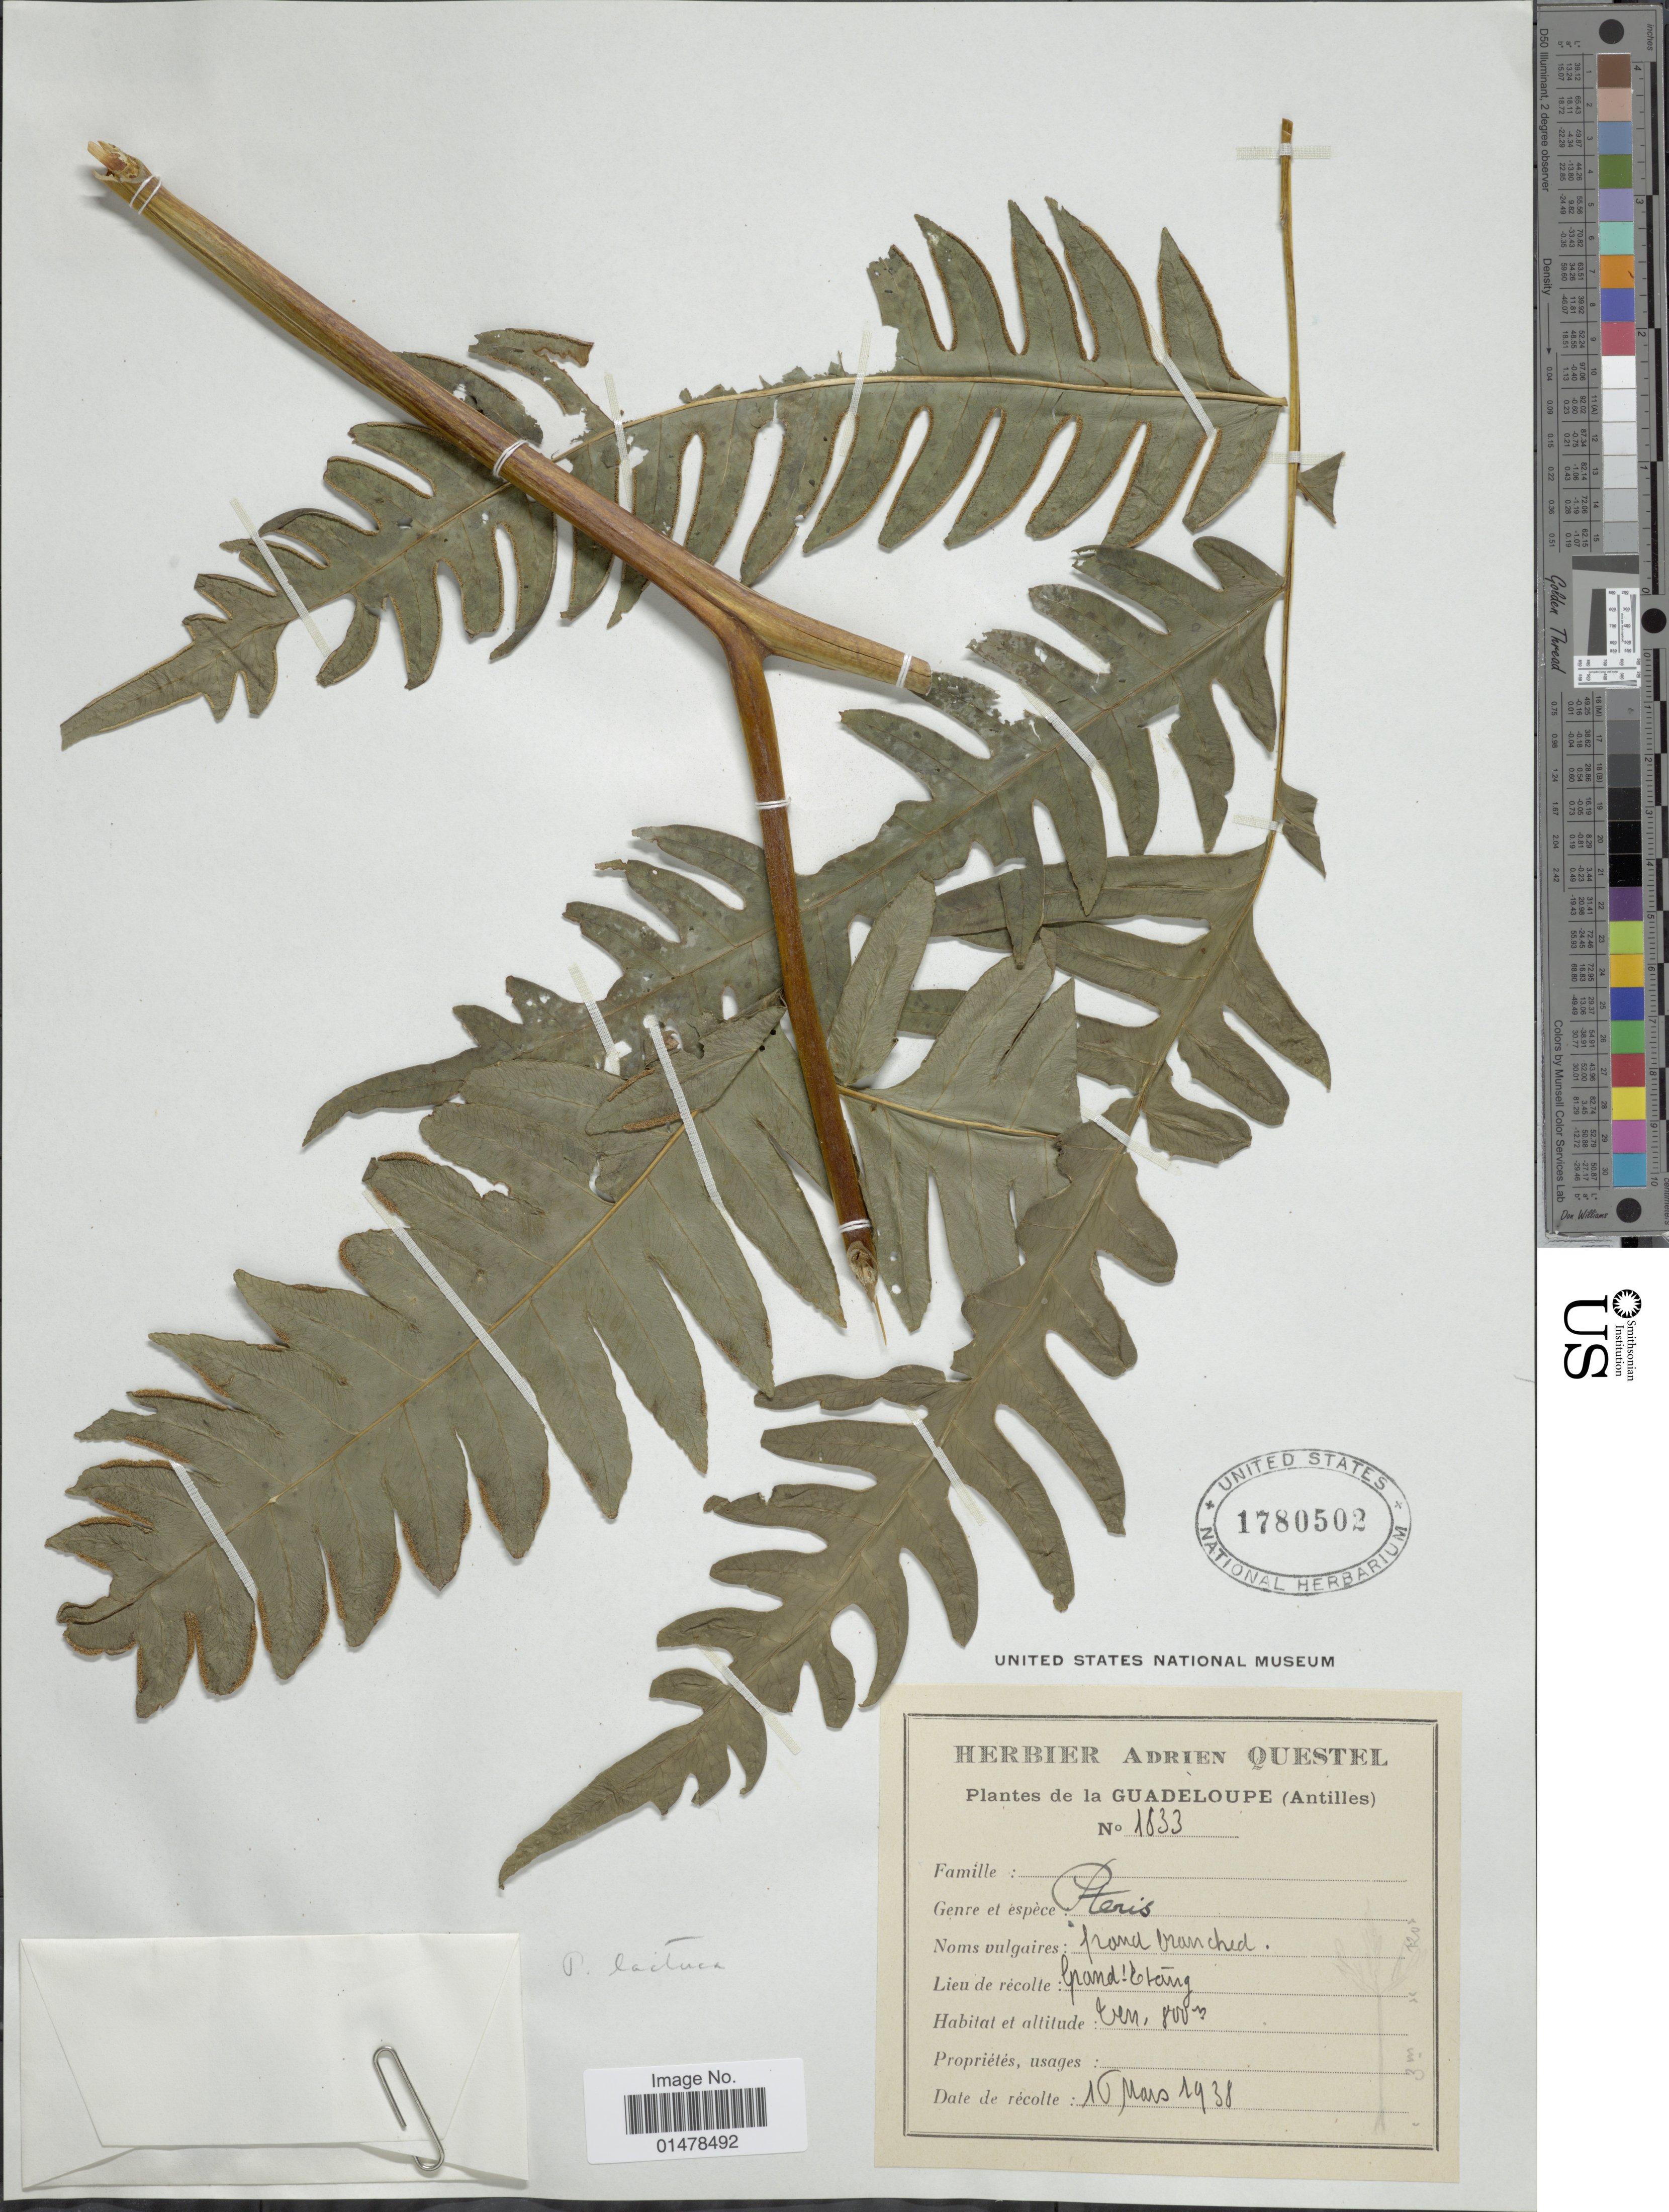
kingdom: Plantae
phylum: Tracheophyta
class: Polypodiopsida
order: Polypodiales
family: Pteridaceae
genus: Pteris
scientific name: Pteris arborea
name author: L.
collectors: ex herb. A. Questal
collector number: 1833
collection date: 1938-03-16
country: Guadeloupe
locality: (Antilles), Grand Etang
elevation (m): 800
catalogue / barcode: US 1780502